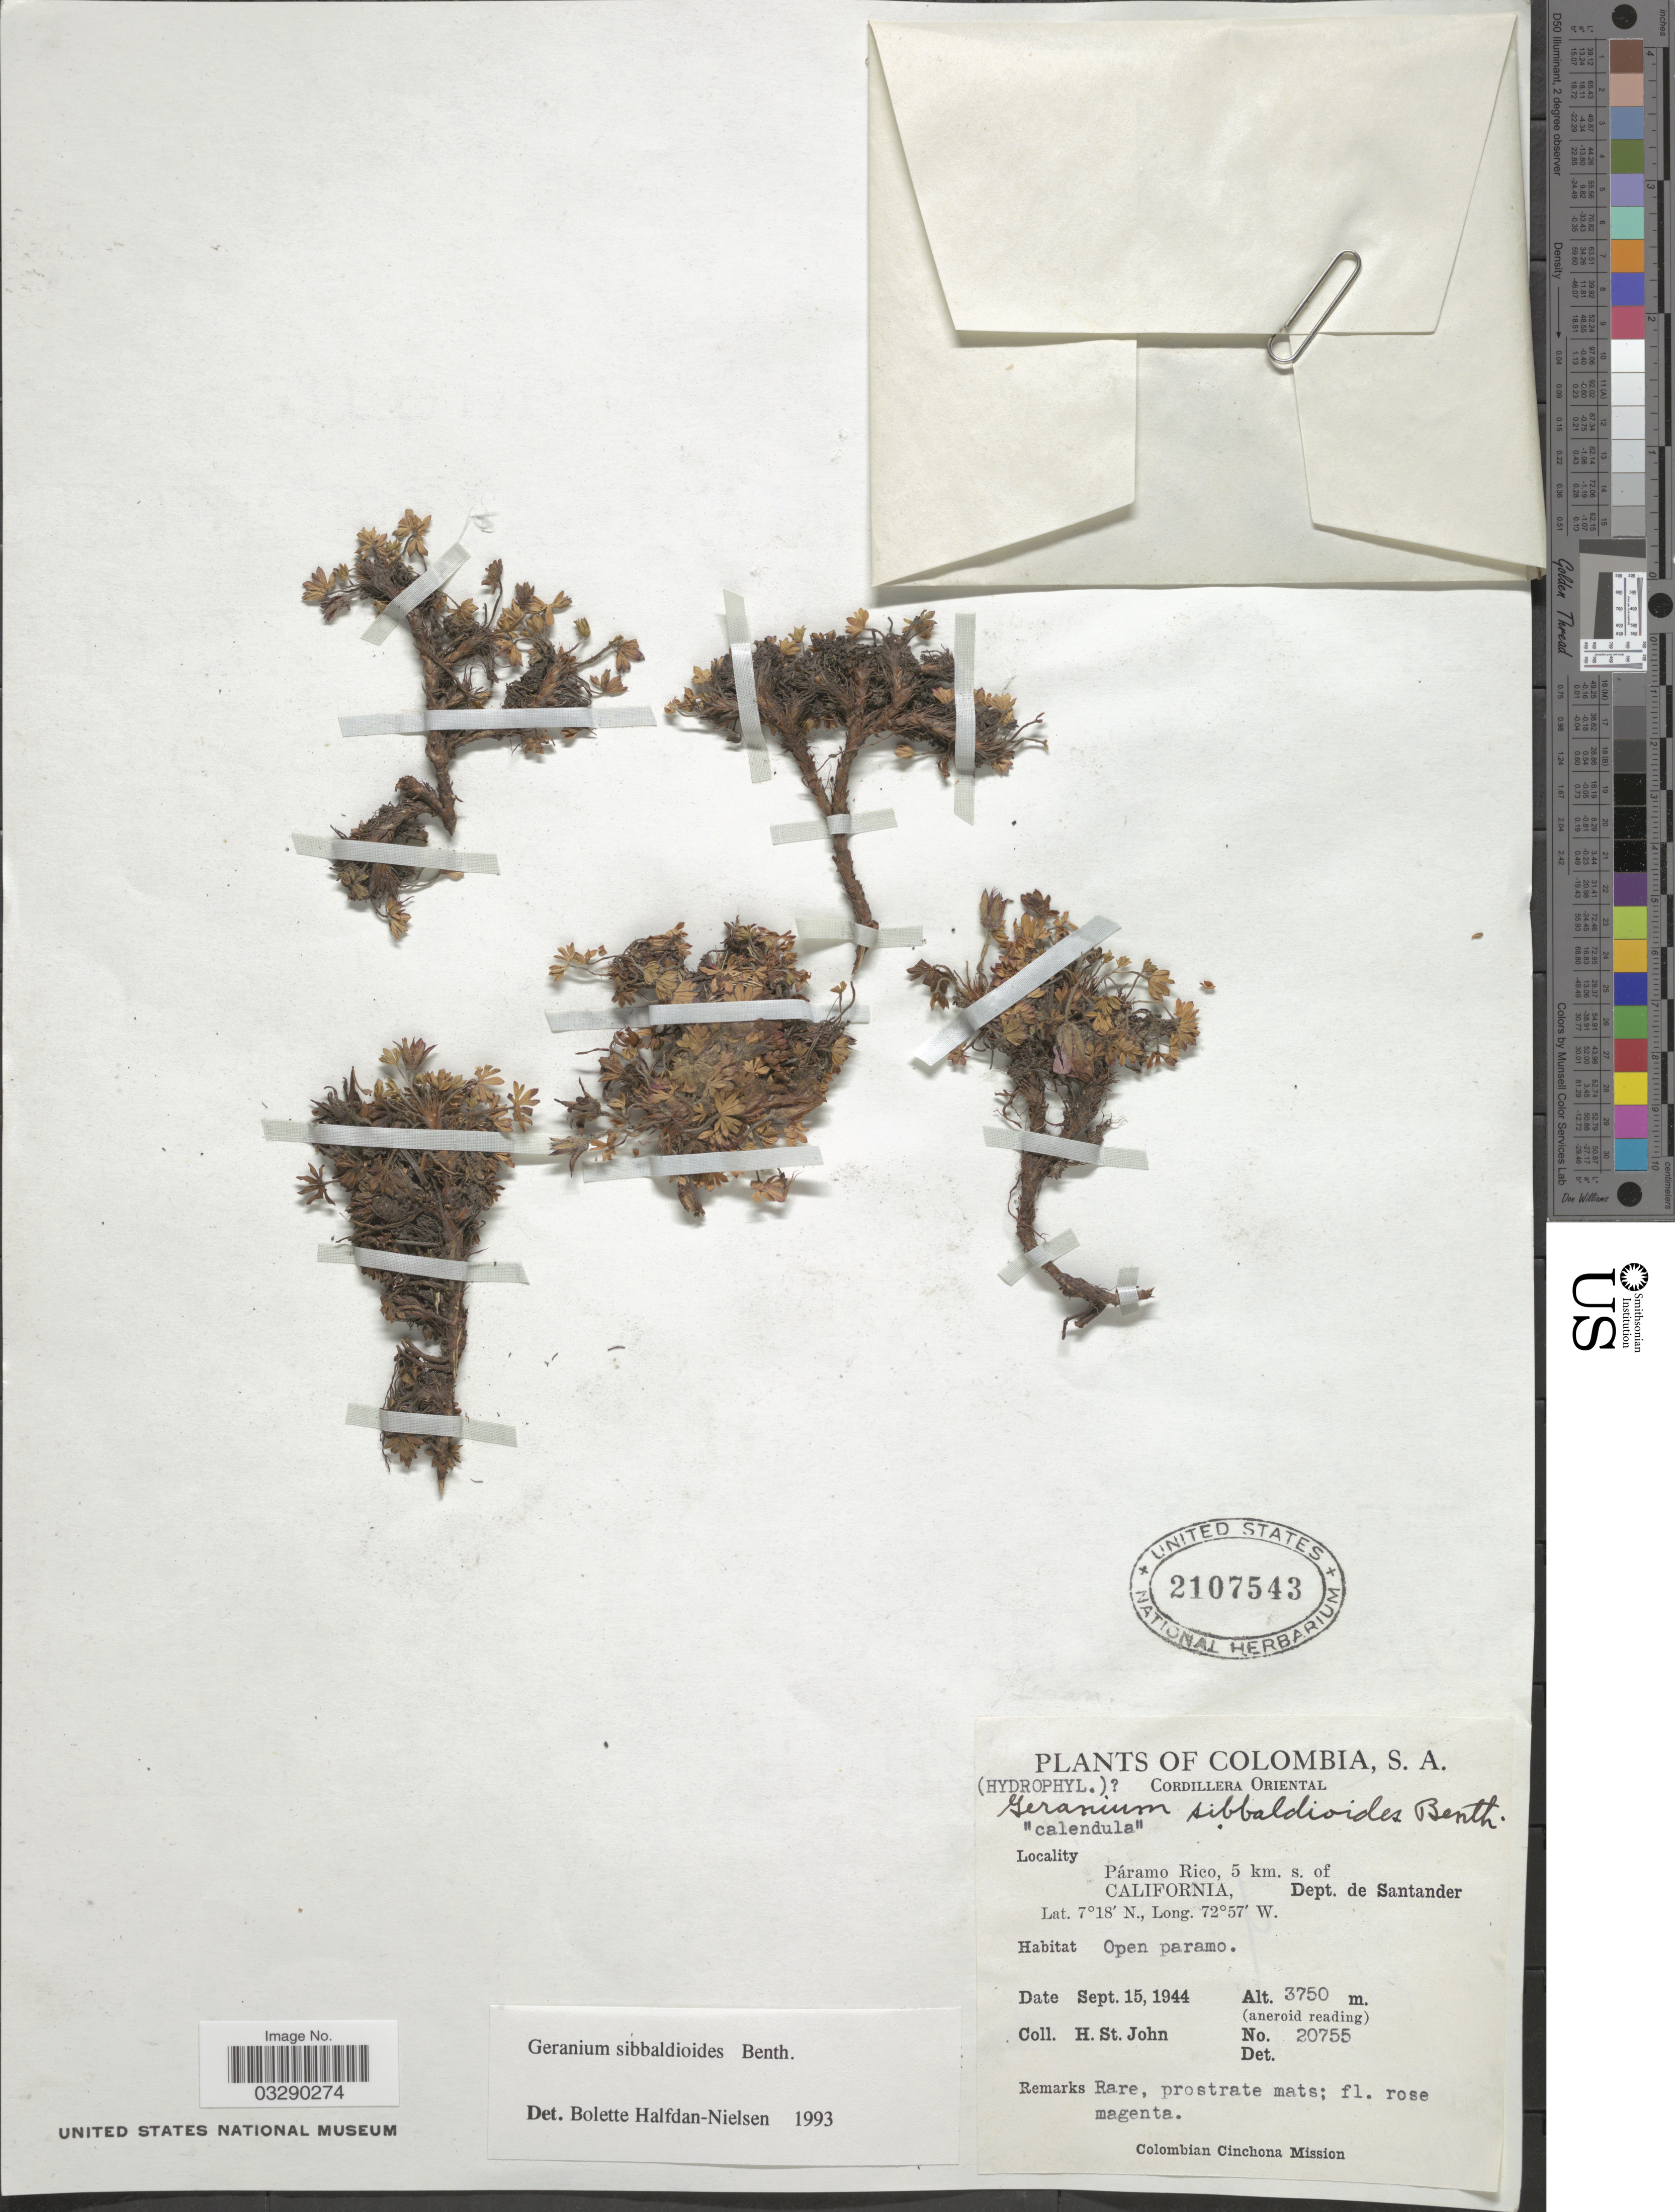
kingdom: Plantae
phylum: Tracheophyta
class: Magnoliopsida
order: Geraniales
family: Geraniaceae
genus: Geranium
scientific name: Geranium sibbaldioides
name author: Benth.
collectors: H. St. John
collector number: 20755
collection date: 1944-09-15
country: Colombia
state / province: Santander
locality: Cordillera Oriental. Páramo Rico, 5 km. s. of California, Dept. de Santander.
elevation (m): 3750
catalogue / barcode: US 2107543